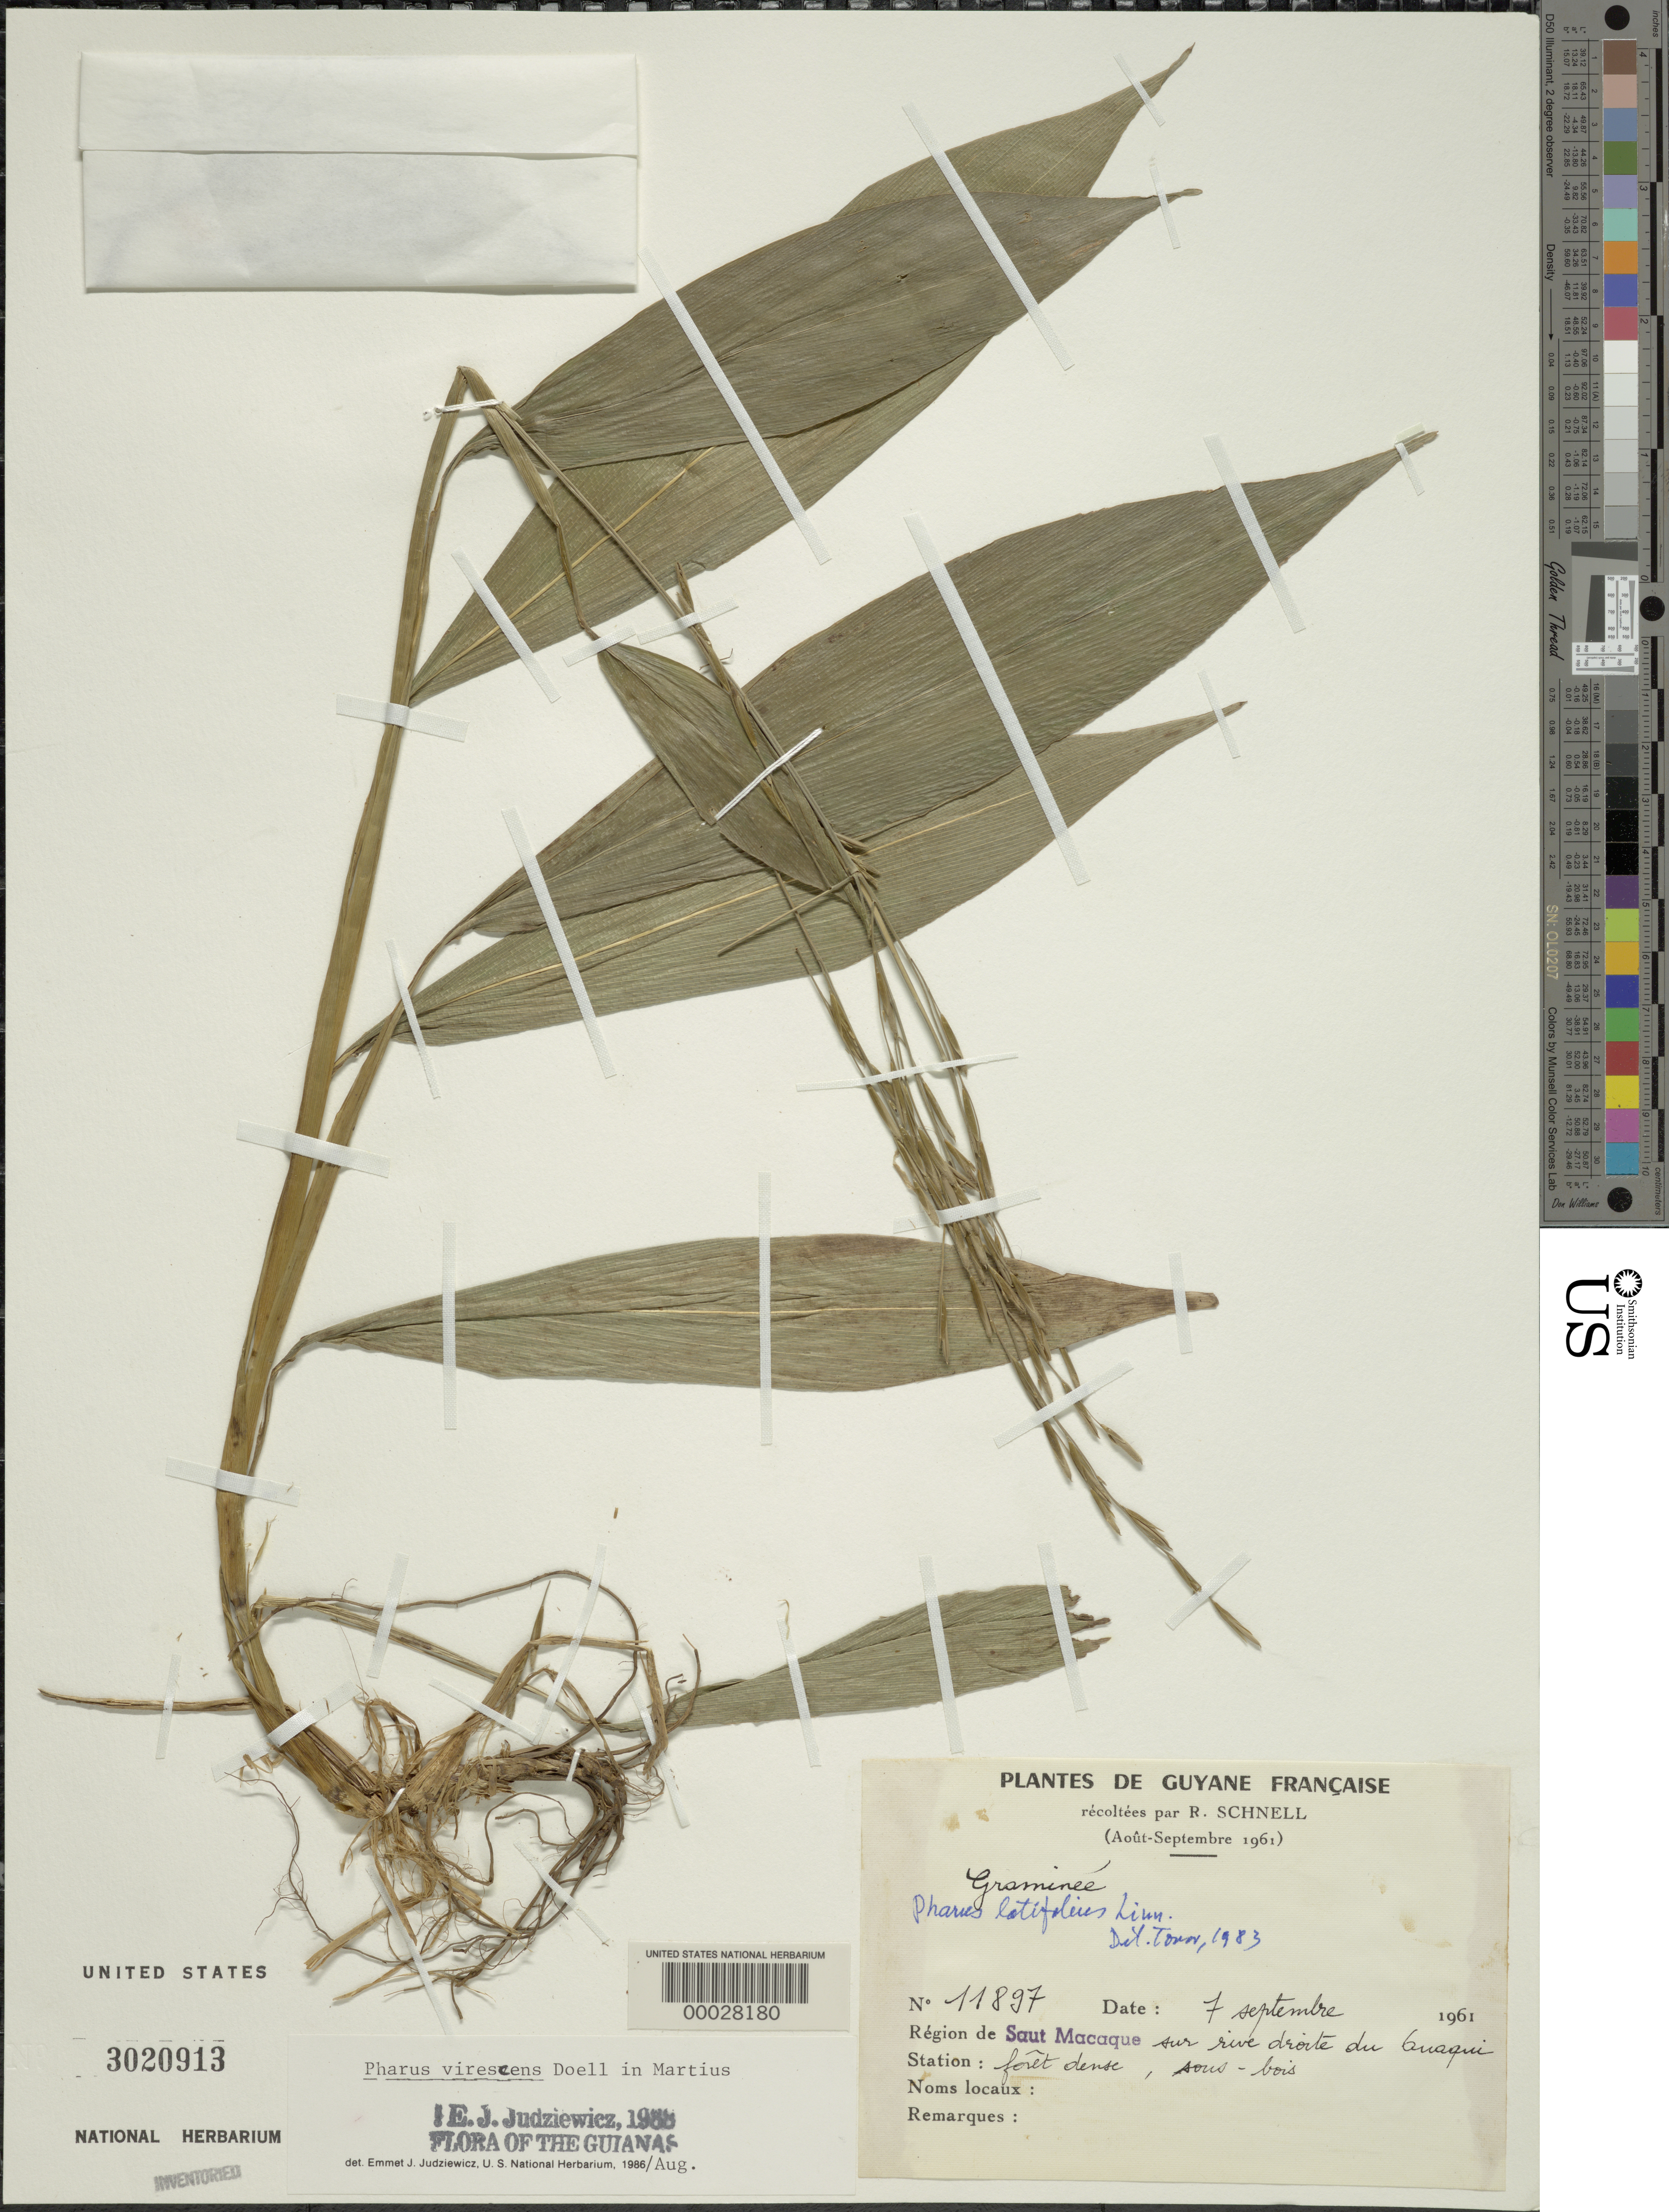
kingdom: Plantae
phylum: Tracheophyta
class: Liliopsida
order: Poales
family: Poaceae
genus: Pharus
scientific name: Pharus virescens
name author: Döll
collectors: R. A. Schnell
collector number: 11897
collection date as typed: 07 Sep 1961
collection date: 1961-09-07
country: French Guiana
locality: Saut macaque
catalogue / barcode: US 3020913